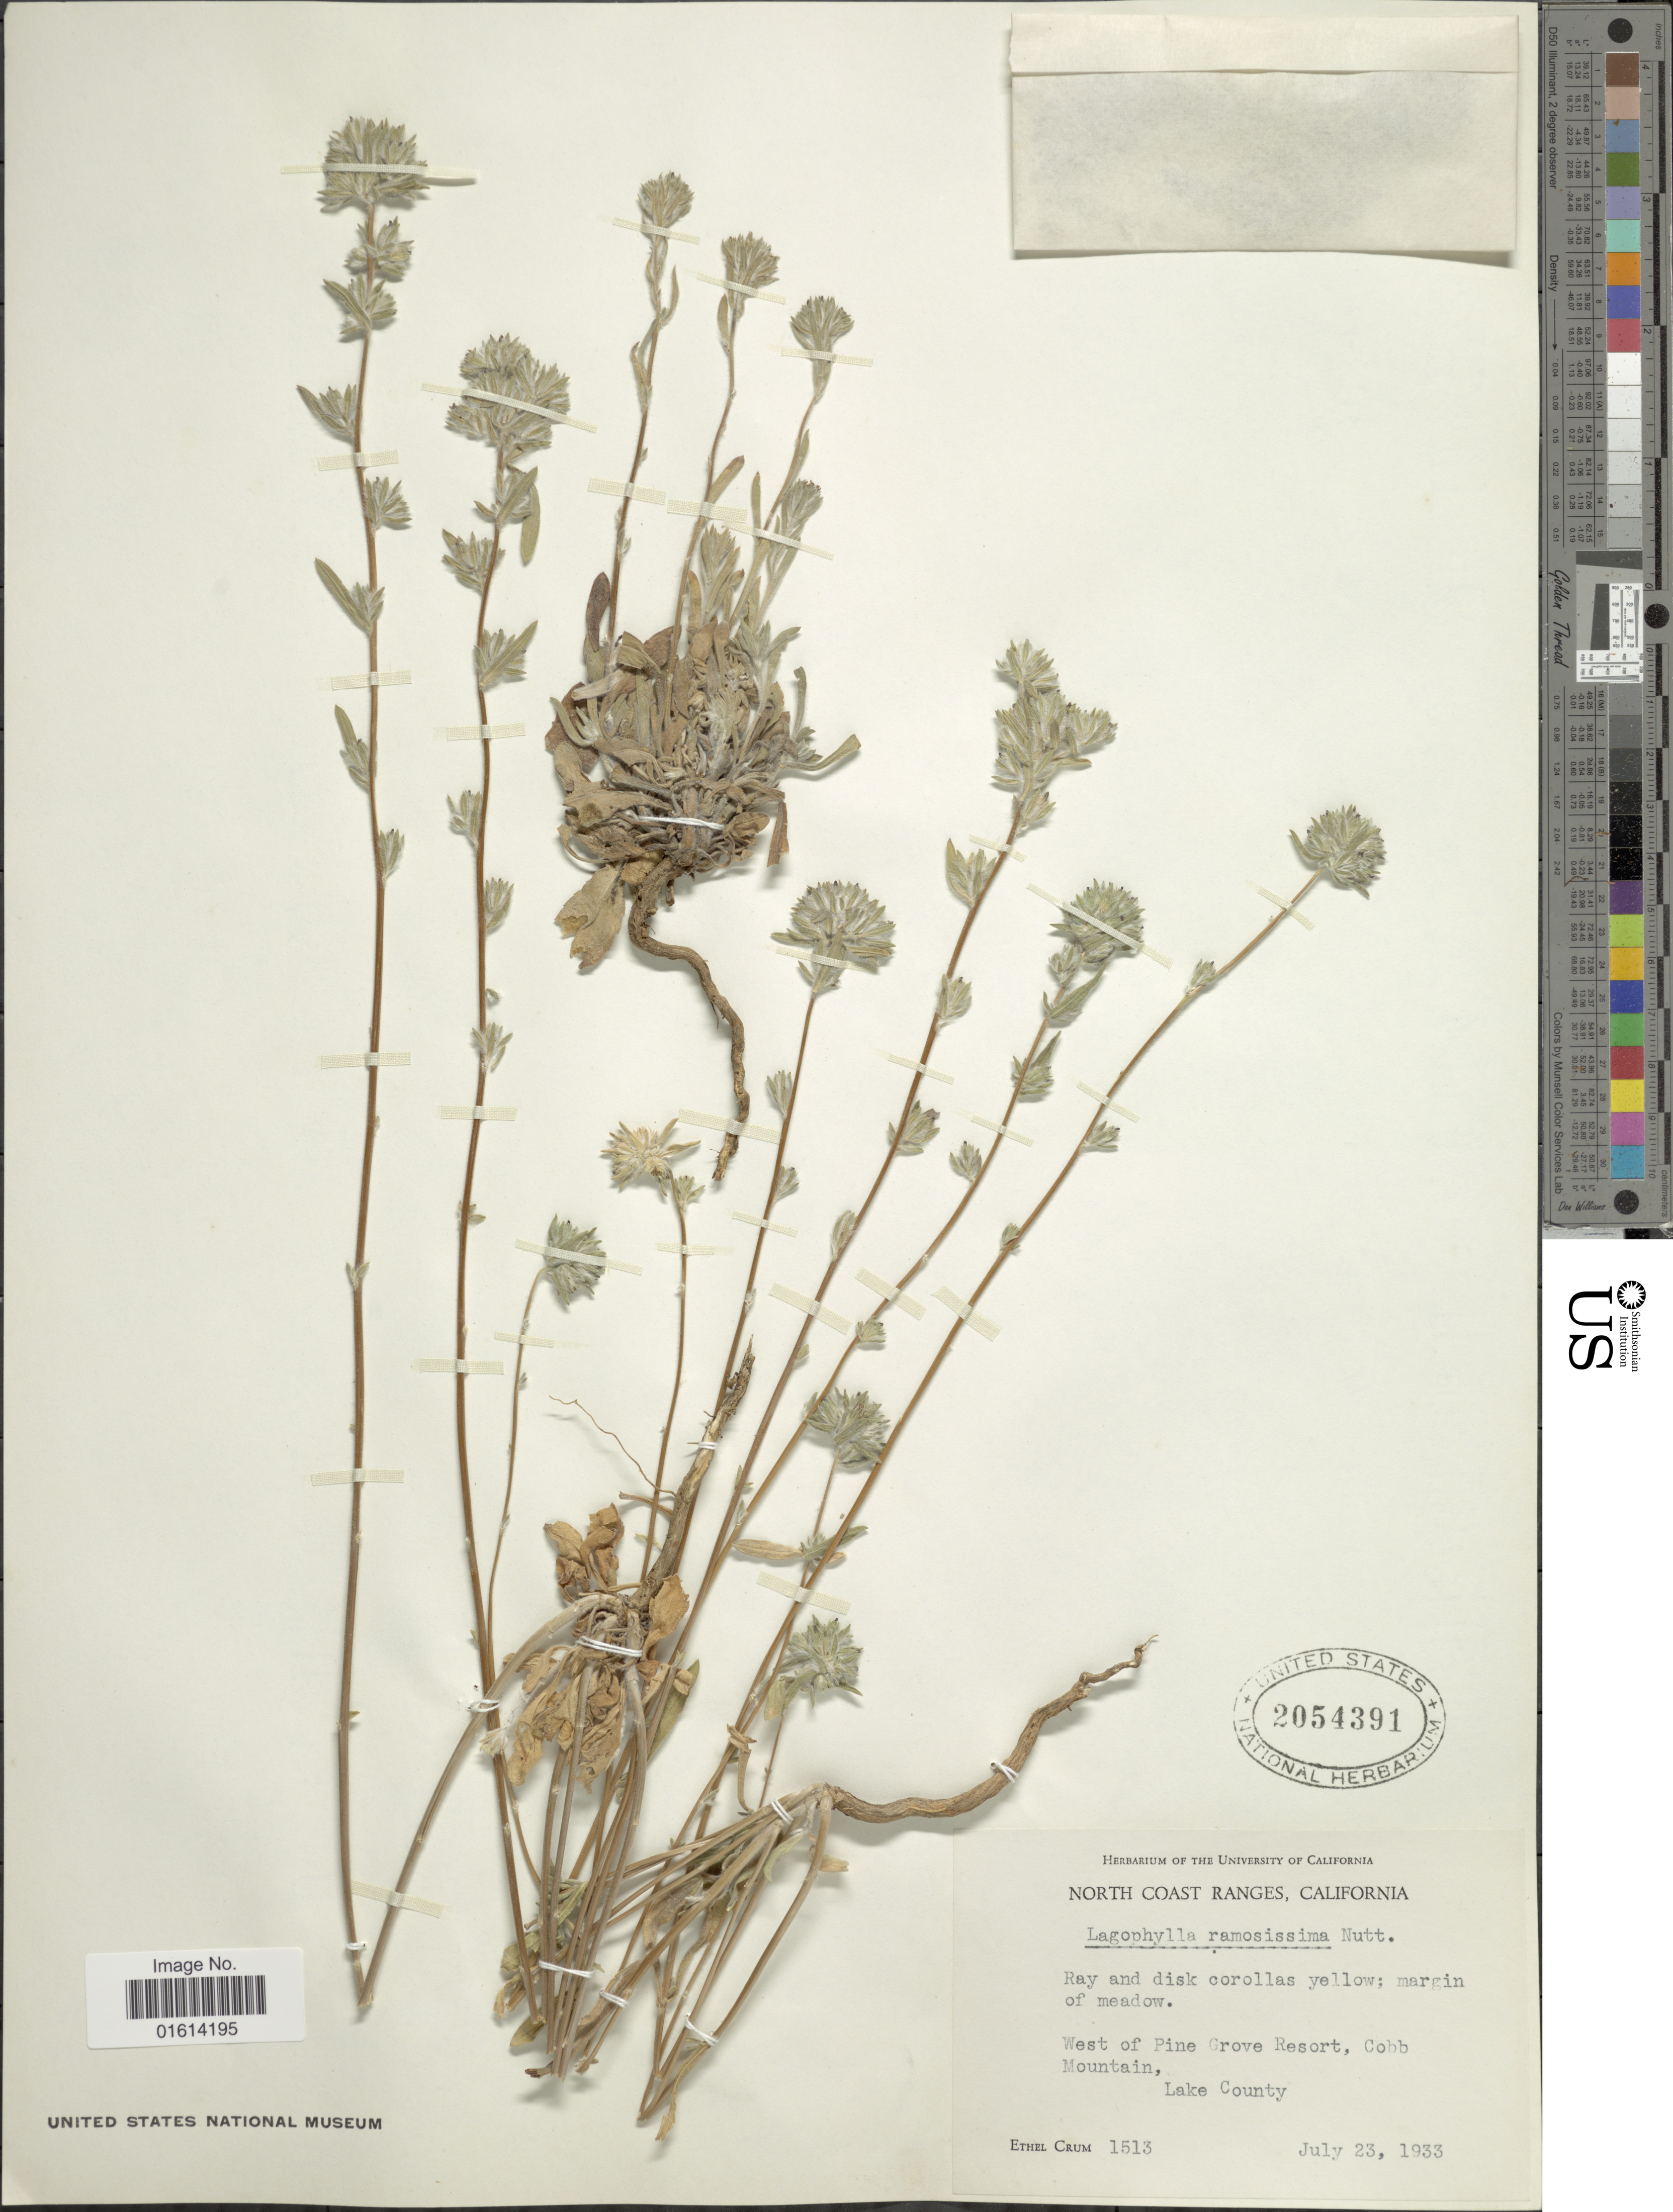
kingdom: Plantae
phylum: Tracheophyta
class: Magnoliopsida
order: Asterales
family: Asteraceae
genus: Lagophylla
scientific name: Lagophylla ramosissima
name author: Nutt.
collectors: E. K. Crum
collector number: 1513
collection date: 1933-07-23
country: United States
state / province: California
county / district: Lake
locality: North Coast Ranges, West of Pine Grove Resort, Cobb Mountain, Lake County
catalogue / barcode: US 2054391